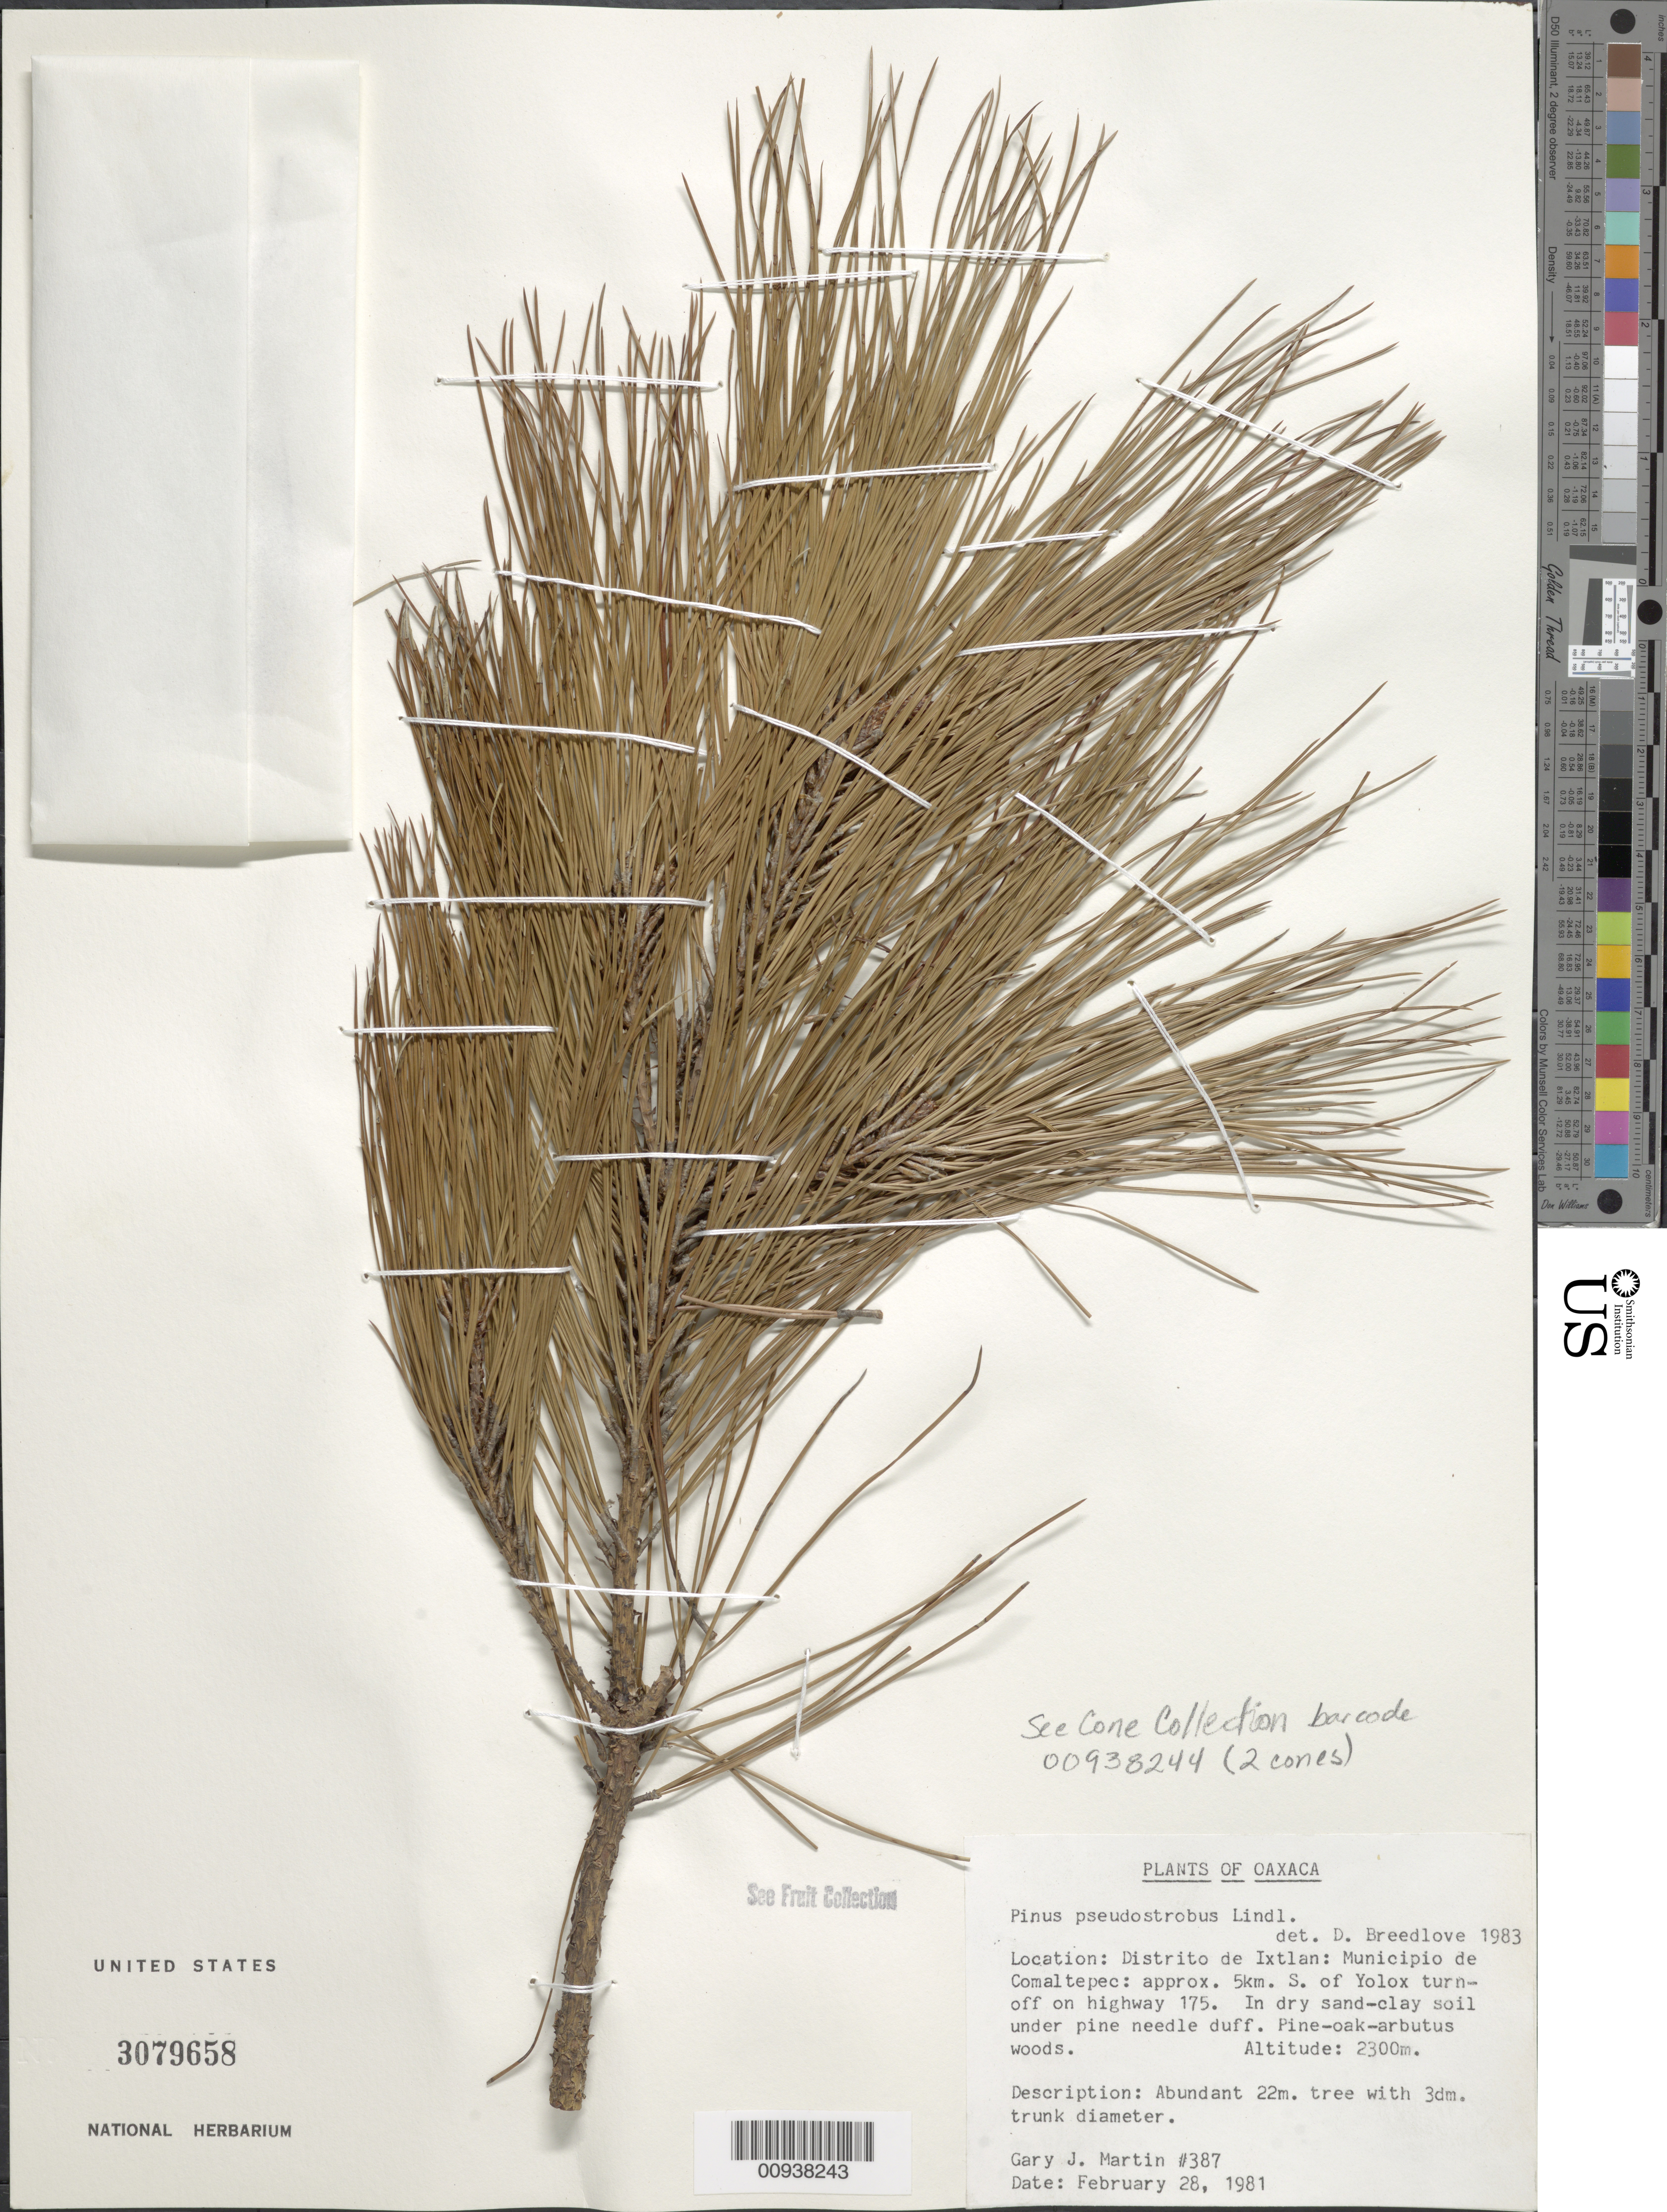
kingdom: Plantae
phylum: Tracheophyta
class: Pinopsida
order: Pinales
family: Pinaceae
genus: Pinus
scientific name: Pinus pseudostrobus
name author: Lindl.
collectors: G. J. Martin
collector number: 387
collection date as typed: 28 Feb 1981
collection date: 1981-02-28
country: Mexico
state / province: Oaxaca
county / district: Ixtlán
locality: Municipio de Comaltepec: approx. 5 km. S of Yolox turn-off on highway 175.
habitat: In dry sand-clay soil under pine needle duff. Pine-oak-arbutus woods.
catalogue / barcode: US 3079658